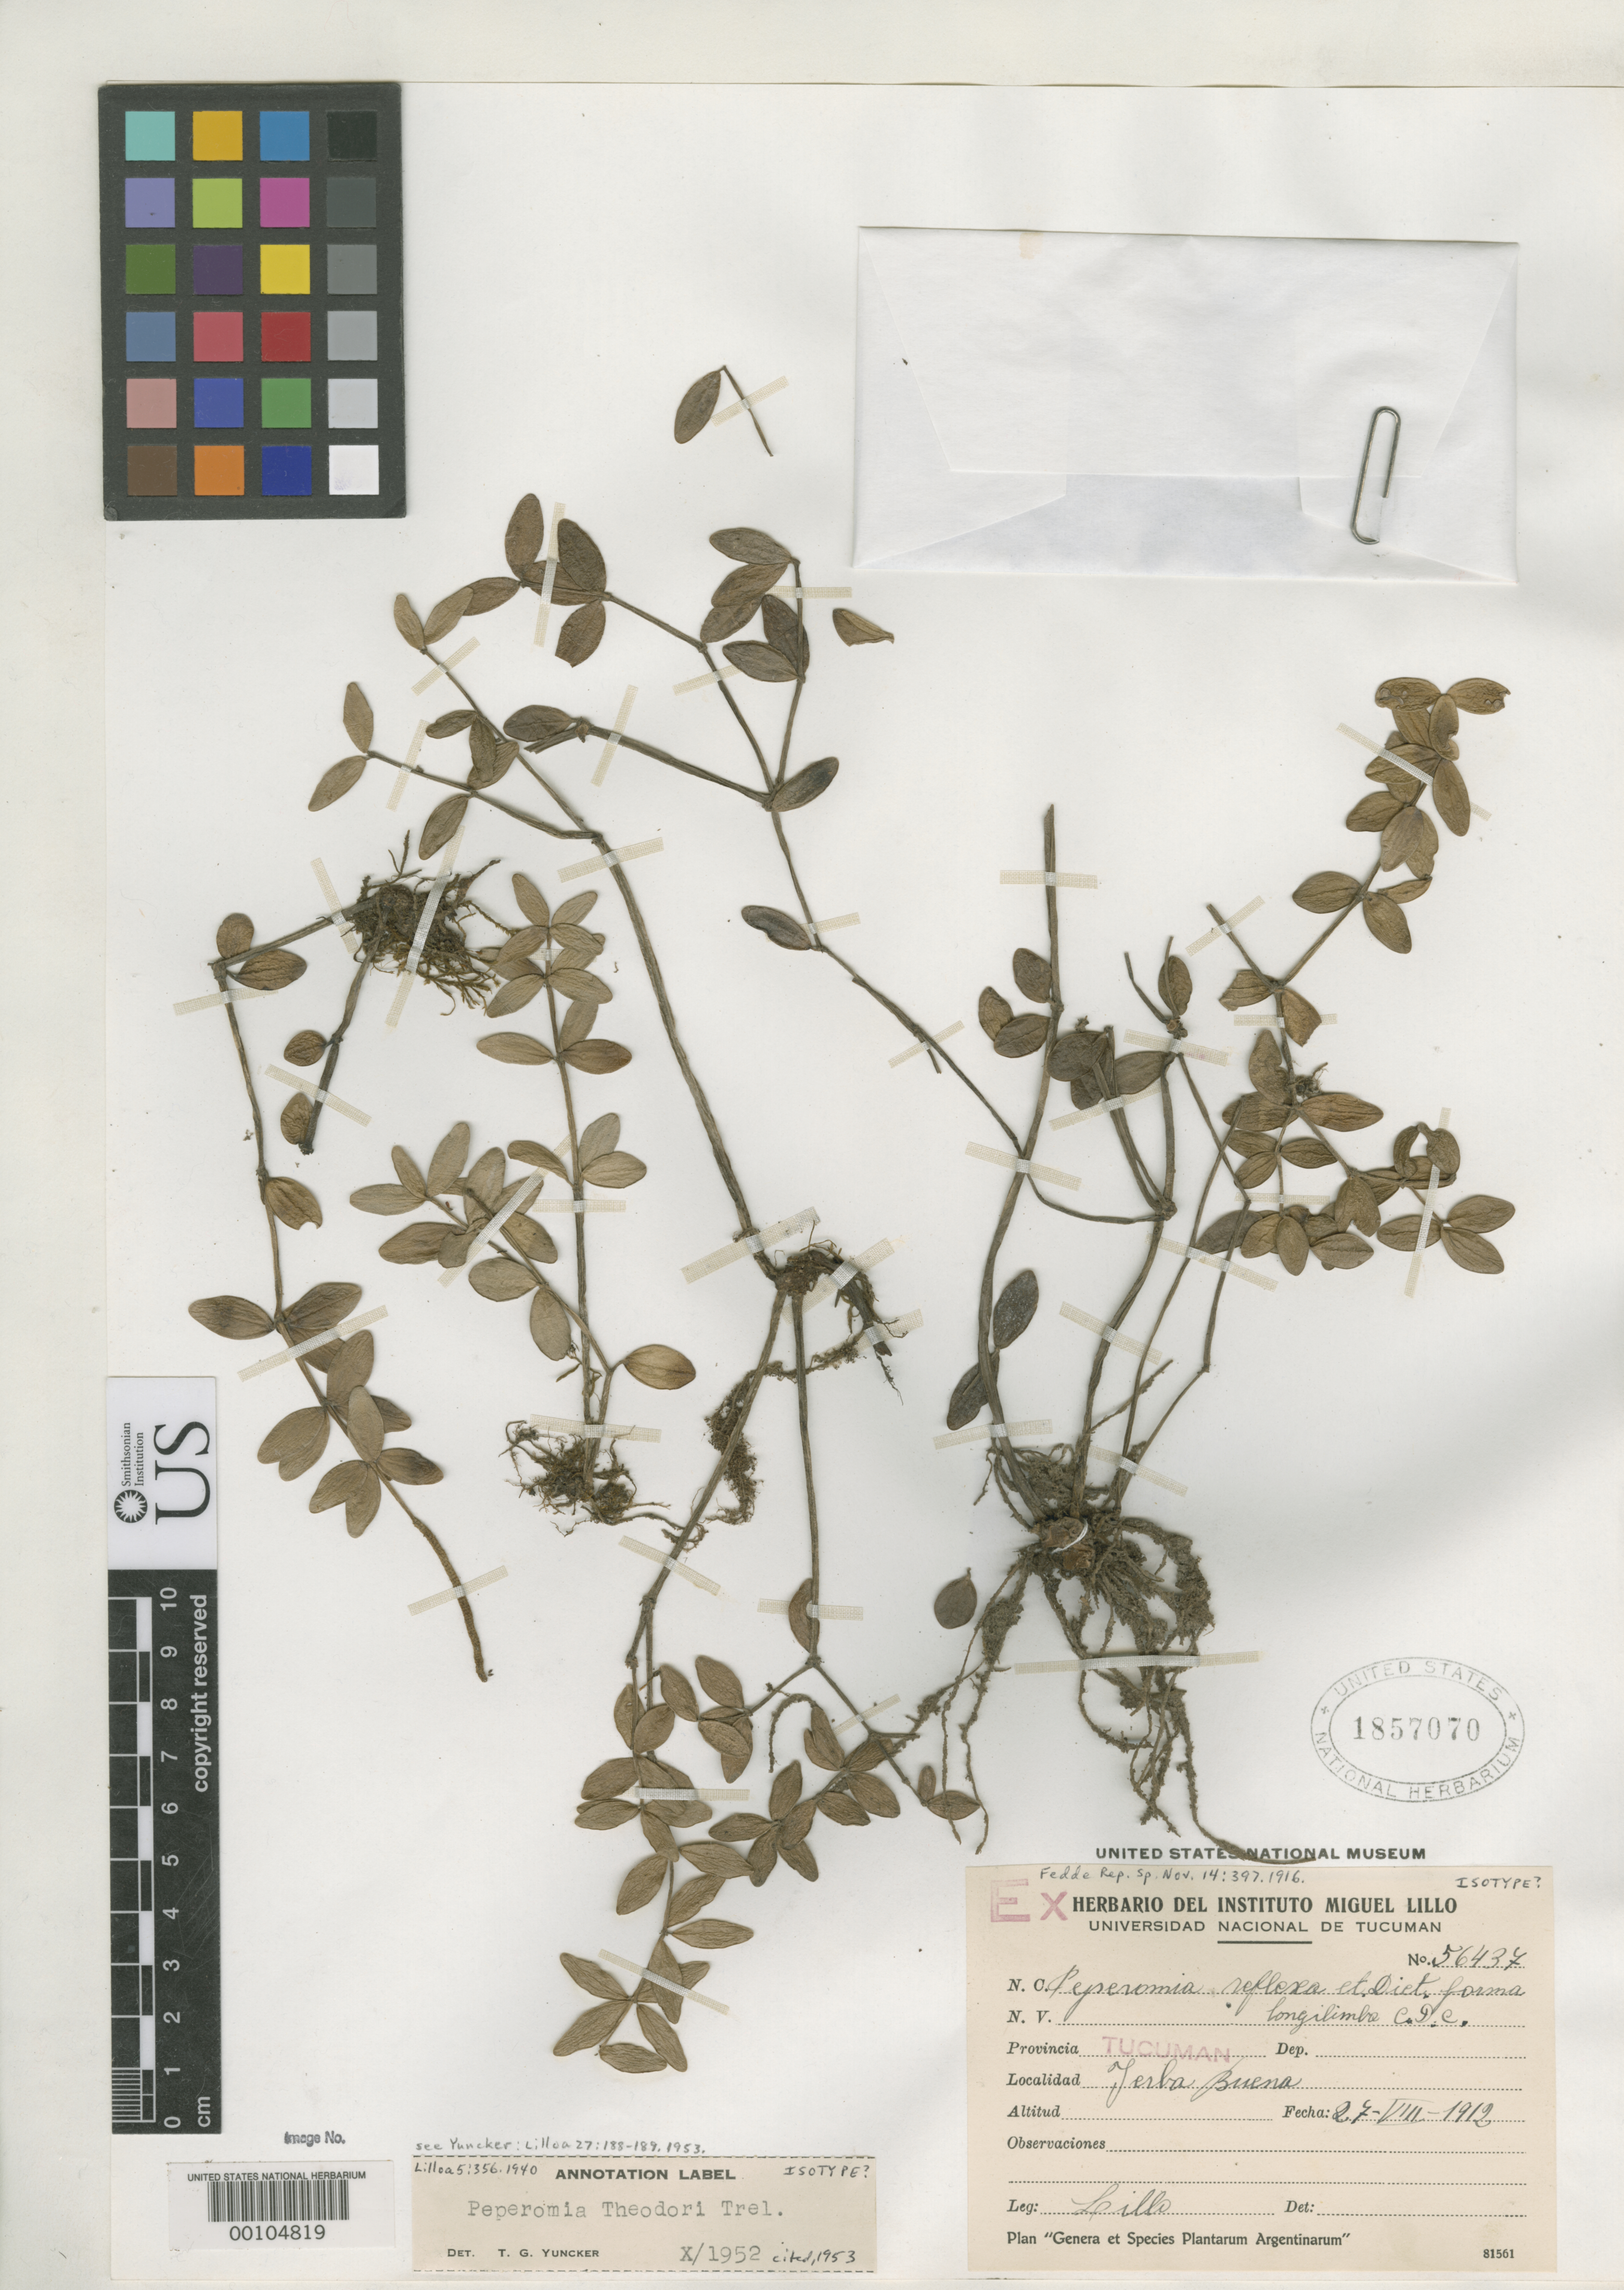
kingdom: Plantae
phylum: Tracheophyta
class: Magnoliopsida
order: Piperales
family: Piperaceae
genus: Peperomia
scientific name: Peperomia theodori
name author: Trel.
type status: Possible Isotype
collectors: M. Lillo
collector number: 56437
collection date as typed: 27 Aug 1912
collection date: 1912-08-27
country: Argentina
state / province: Tucumán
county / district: Tafí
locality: Yerba Buena.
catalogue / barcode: US 1857070-2